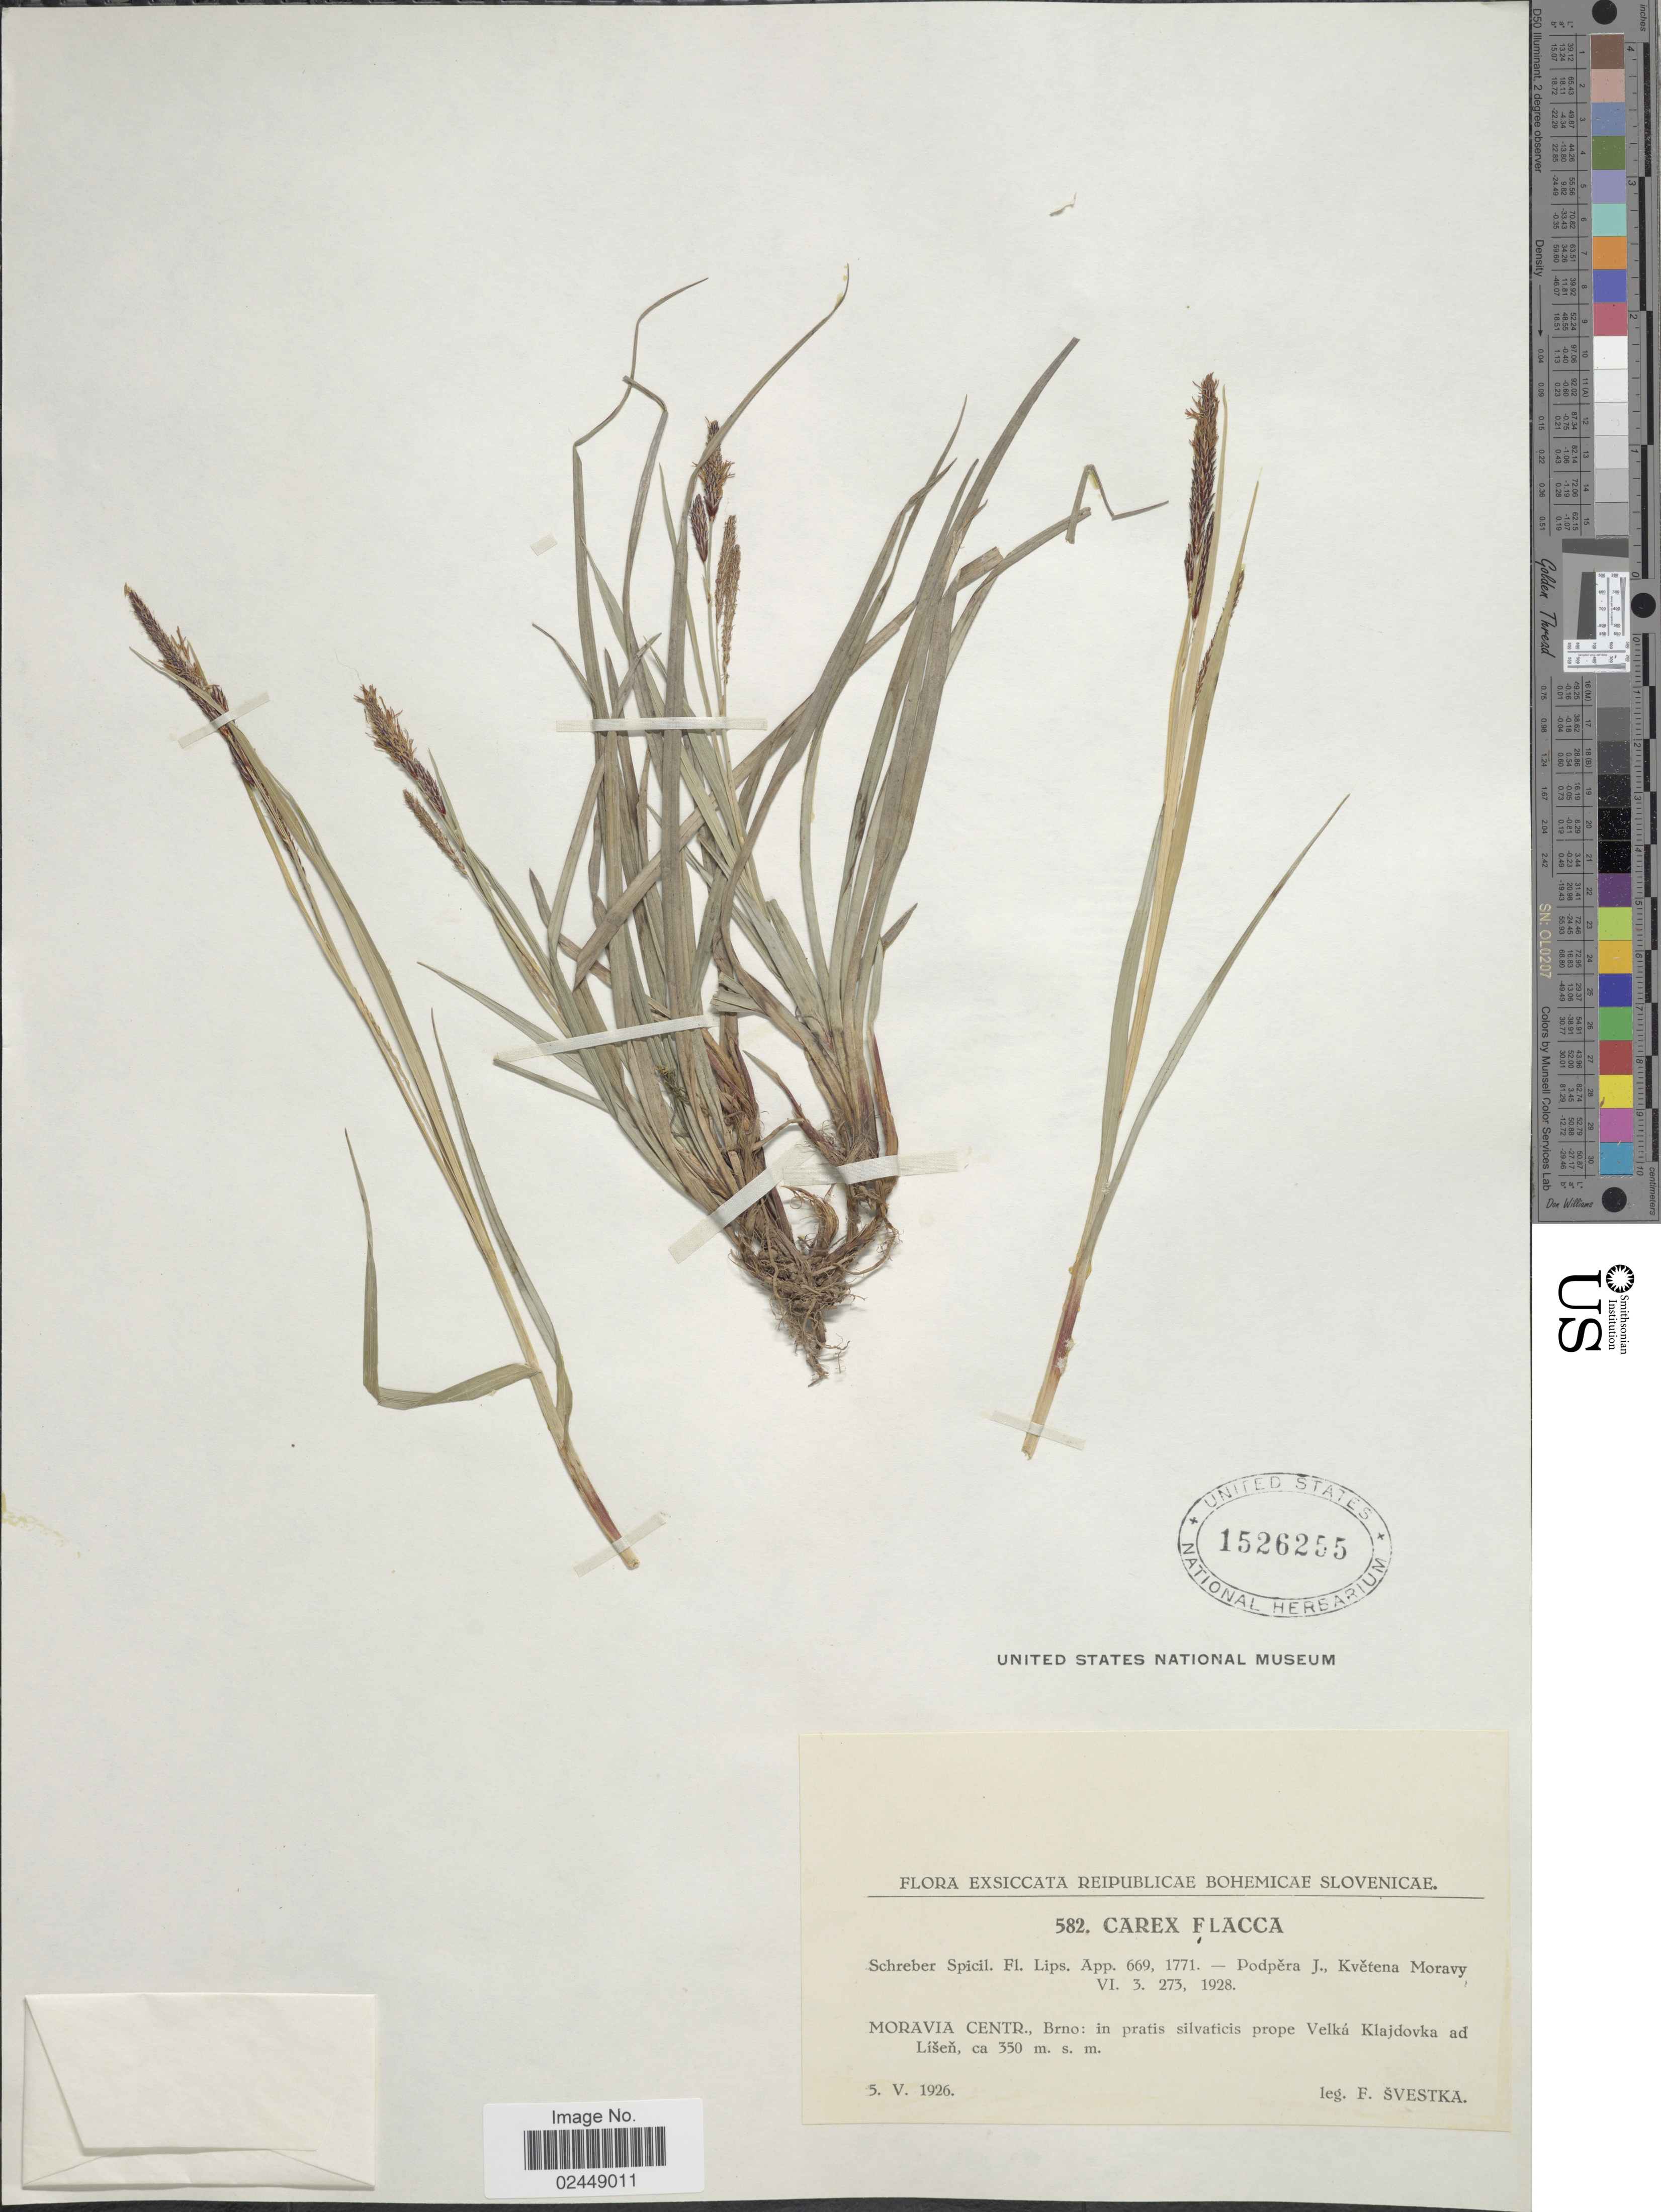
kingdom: Plantae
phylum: Tracheophyta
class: Liliopsida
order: Poales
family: Cyperaceae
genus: Carex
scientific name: Carex flacca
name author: Schreb.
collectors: F. Svestka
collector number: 582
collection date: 1926-05-05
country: Czechia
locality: Reipublicae Bohemicae Slovenicae, Moravia Centr., Brno: in pratis silvaticis prope Velka Klajdovka ad Lisen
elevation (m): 350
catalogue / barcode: US 1526255